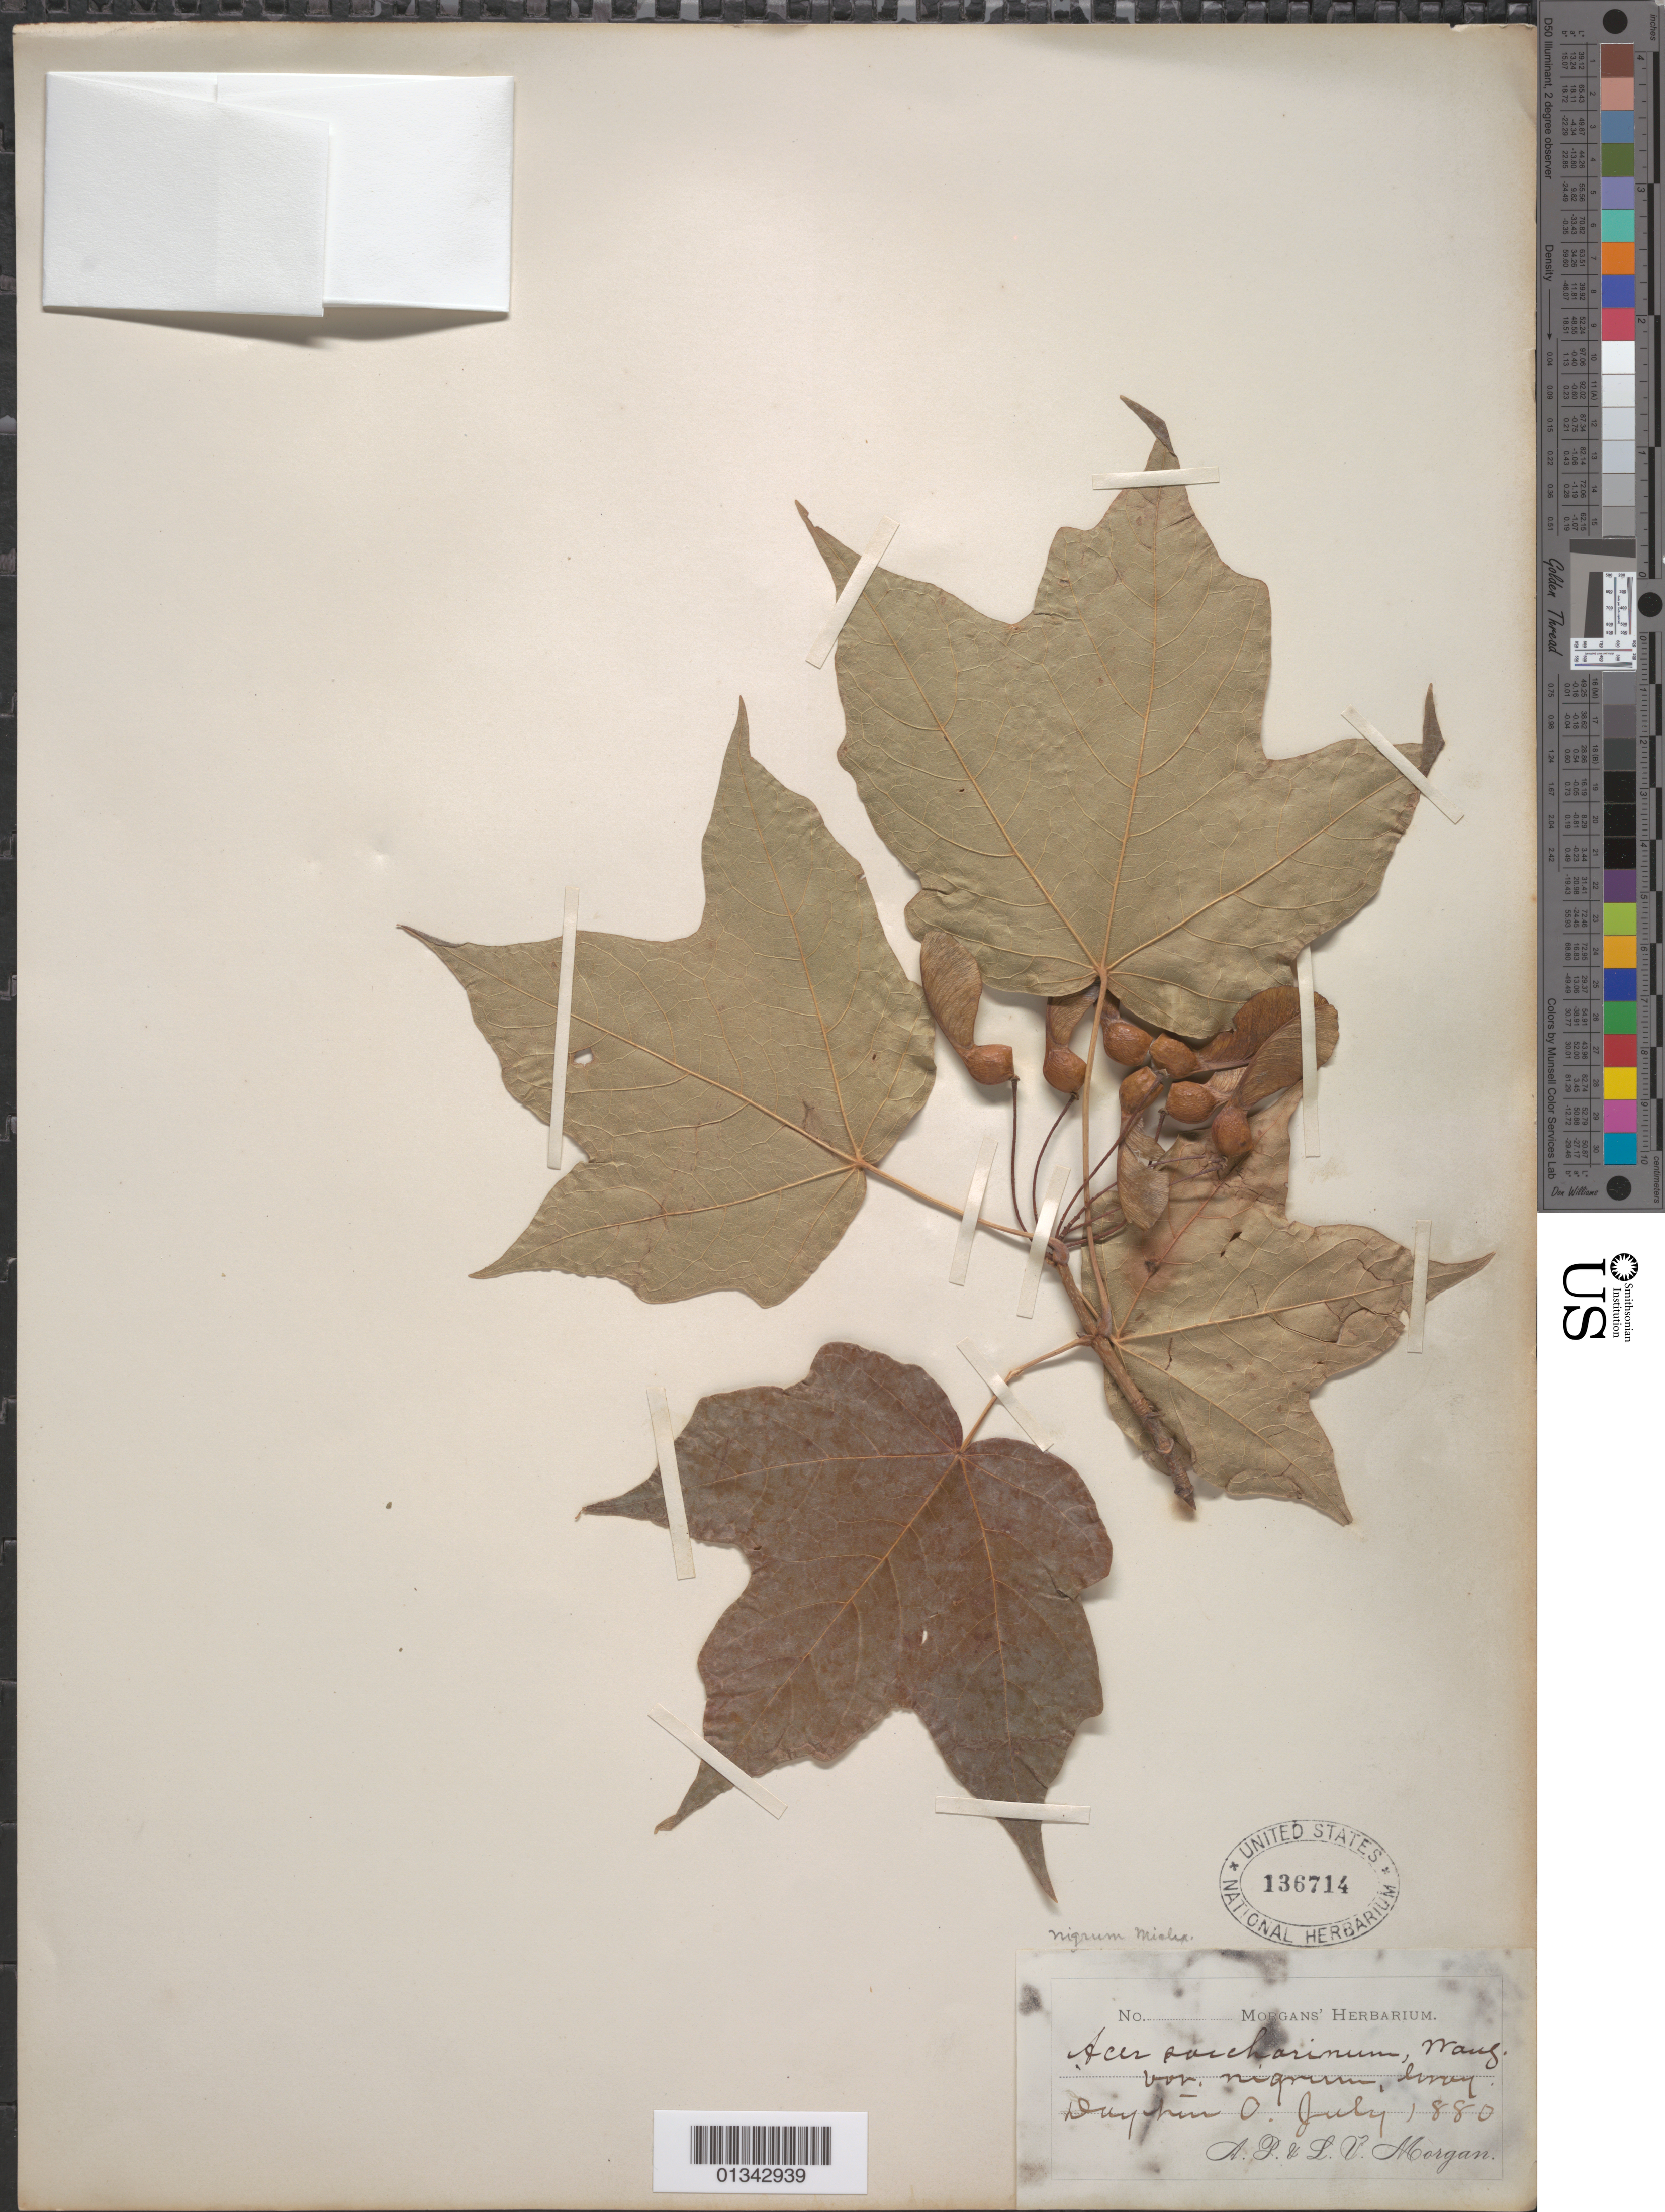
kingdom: Plantae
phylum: Tracheophyta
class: Magnoliopsida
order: Sapindales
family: Sapindaceae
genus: Acer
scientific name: Acer saccharum subsp. nigrum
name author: (F. Michx.) Desmarais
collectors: A. Morgan & L. Morgan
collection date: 1880-07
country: United States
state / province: Ohio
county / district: Montgomery County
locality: Dayton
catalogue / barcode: US 136714